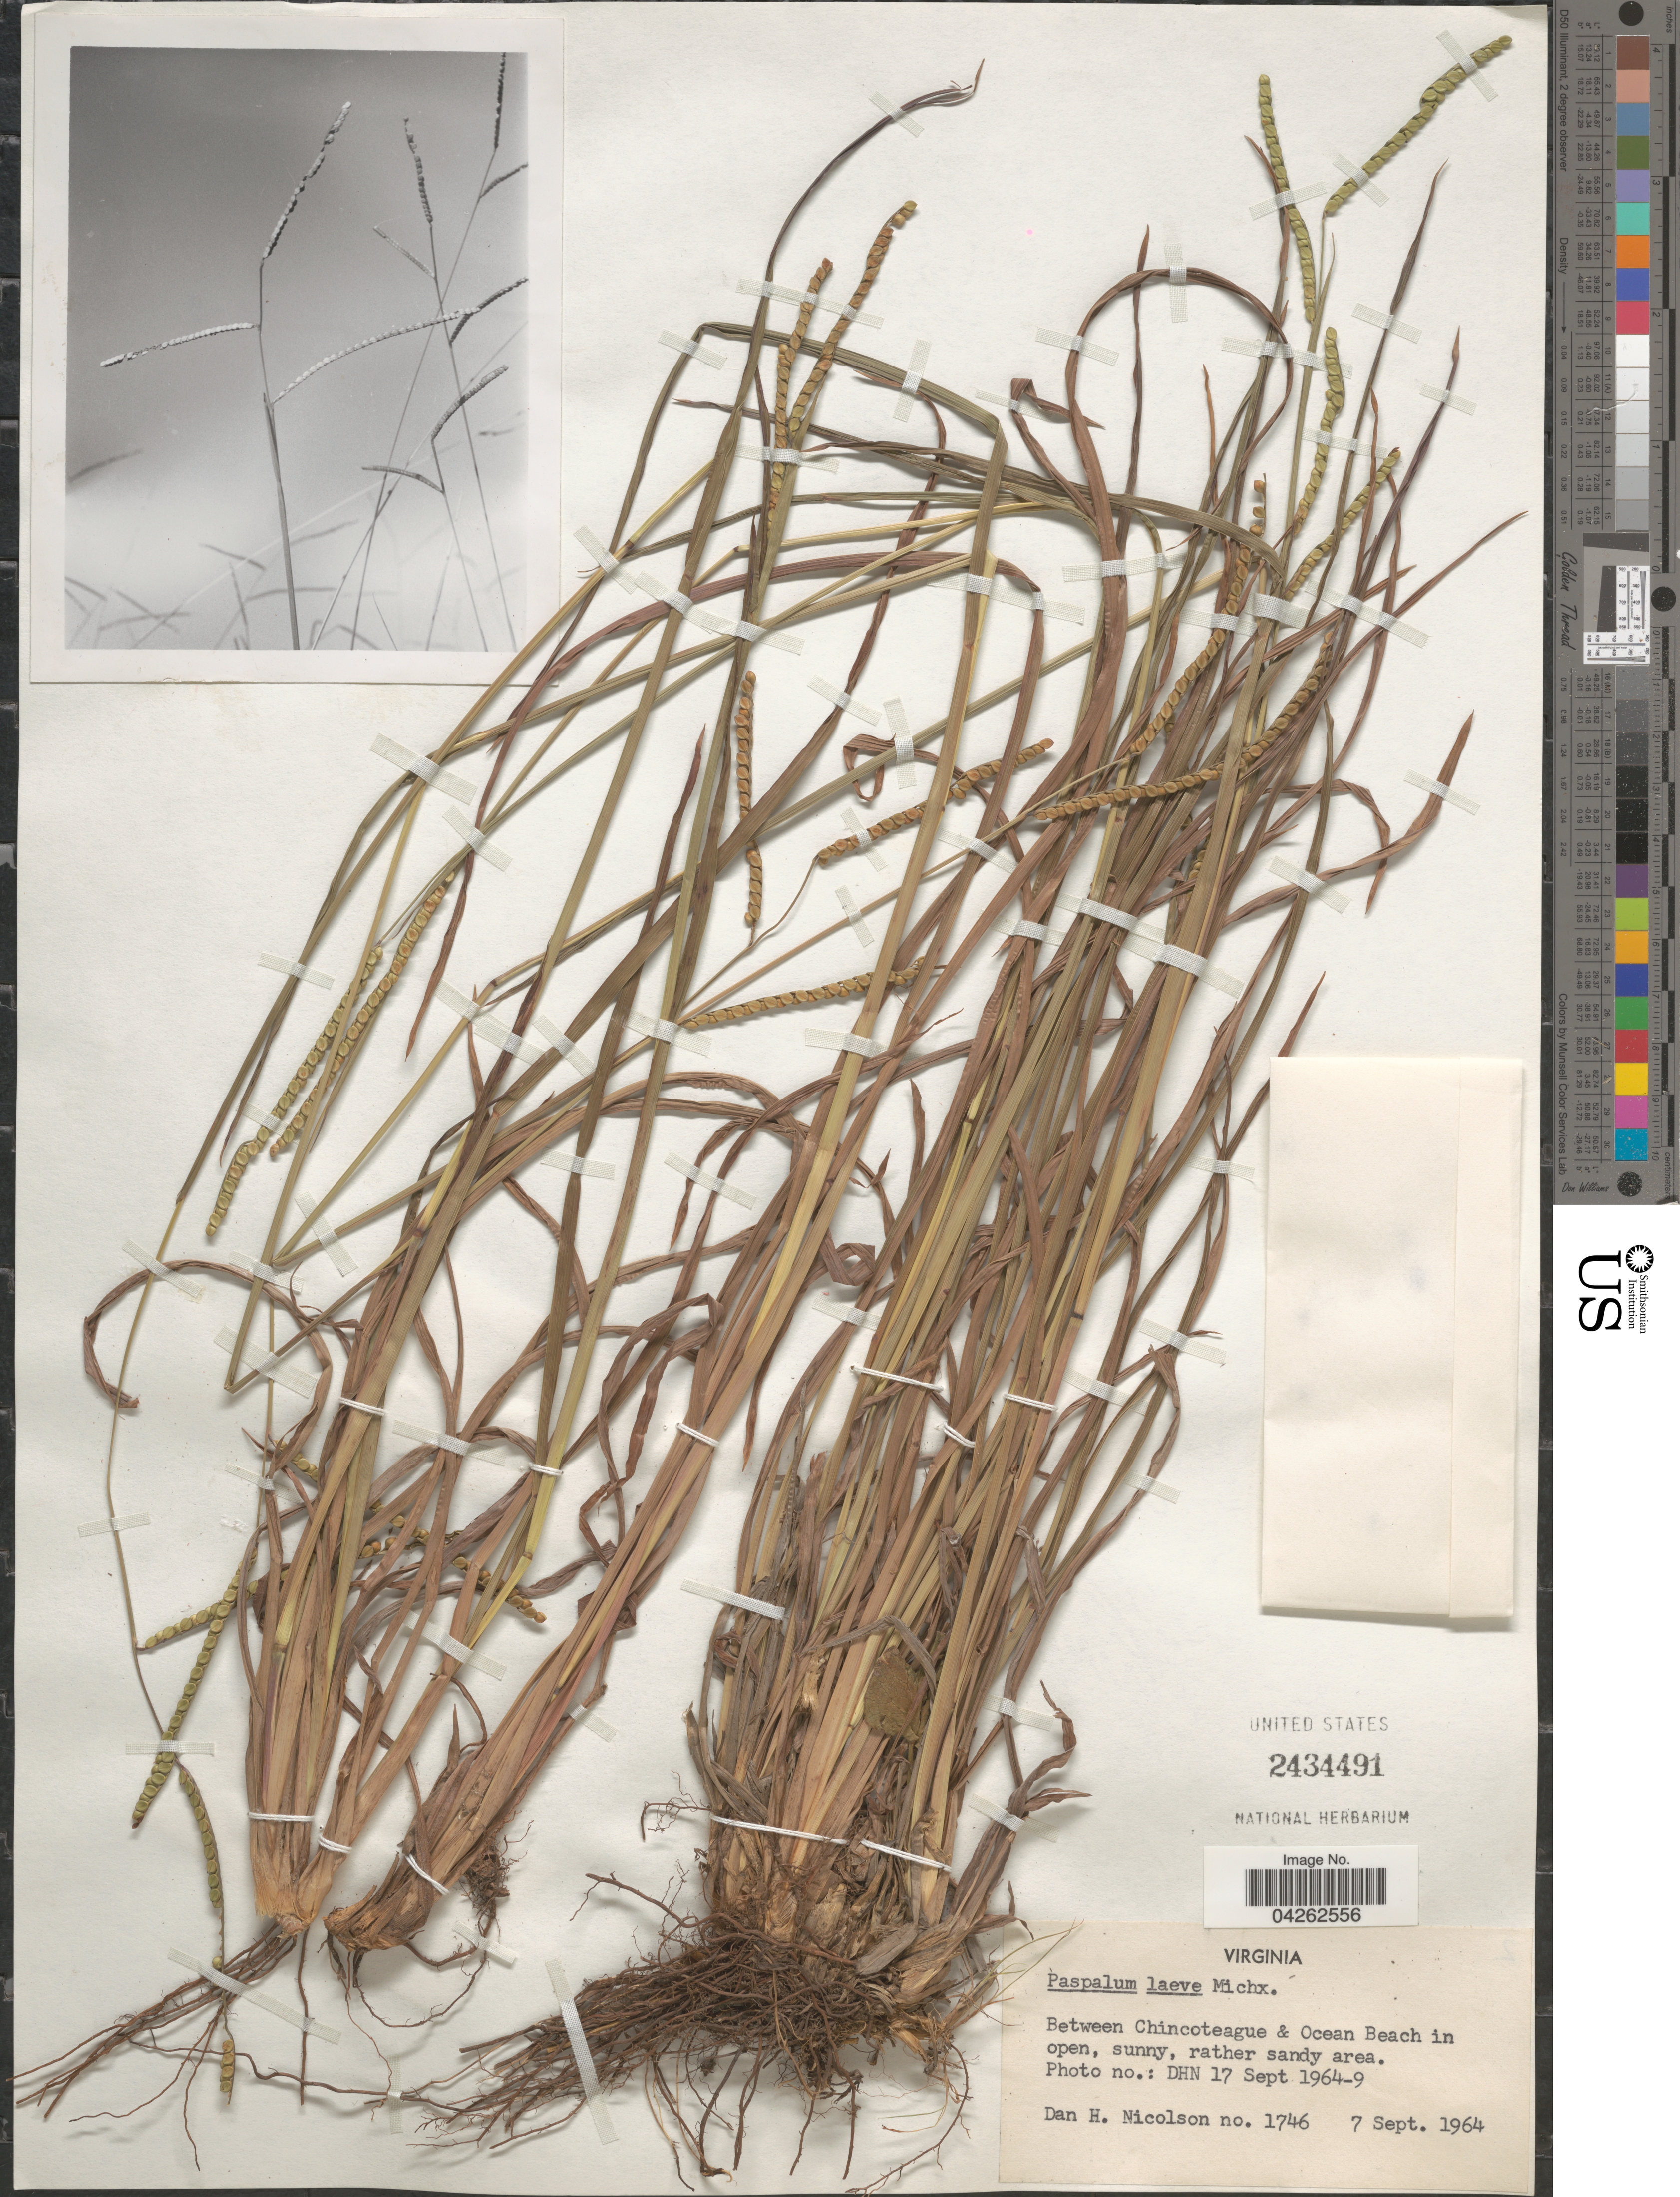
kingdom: Plantae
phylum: Tracheophyta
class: Liliopsida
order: Poales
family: Poaceae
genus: Paspalum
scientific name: Paspalum laeve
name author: Michx.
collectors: D. H. Nicolson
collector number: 1746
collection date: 1964-09-07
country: United States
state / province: Virginia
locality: Between Chincoteague & Ocean Beach in open, sunny, rather sandy area.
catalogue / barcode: US 2434491